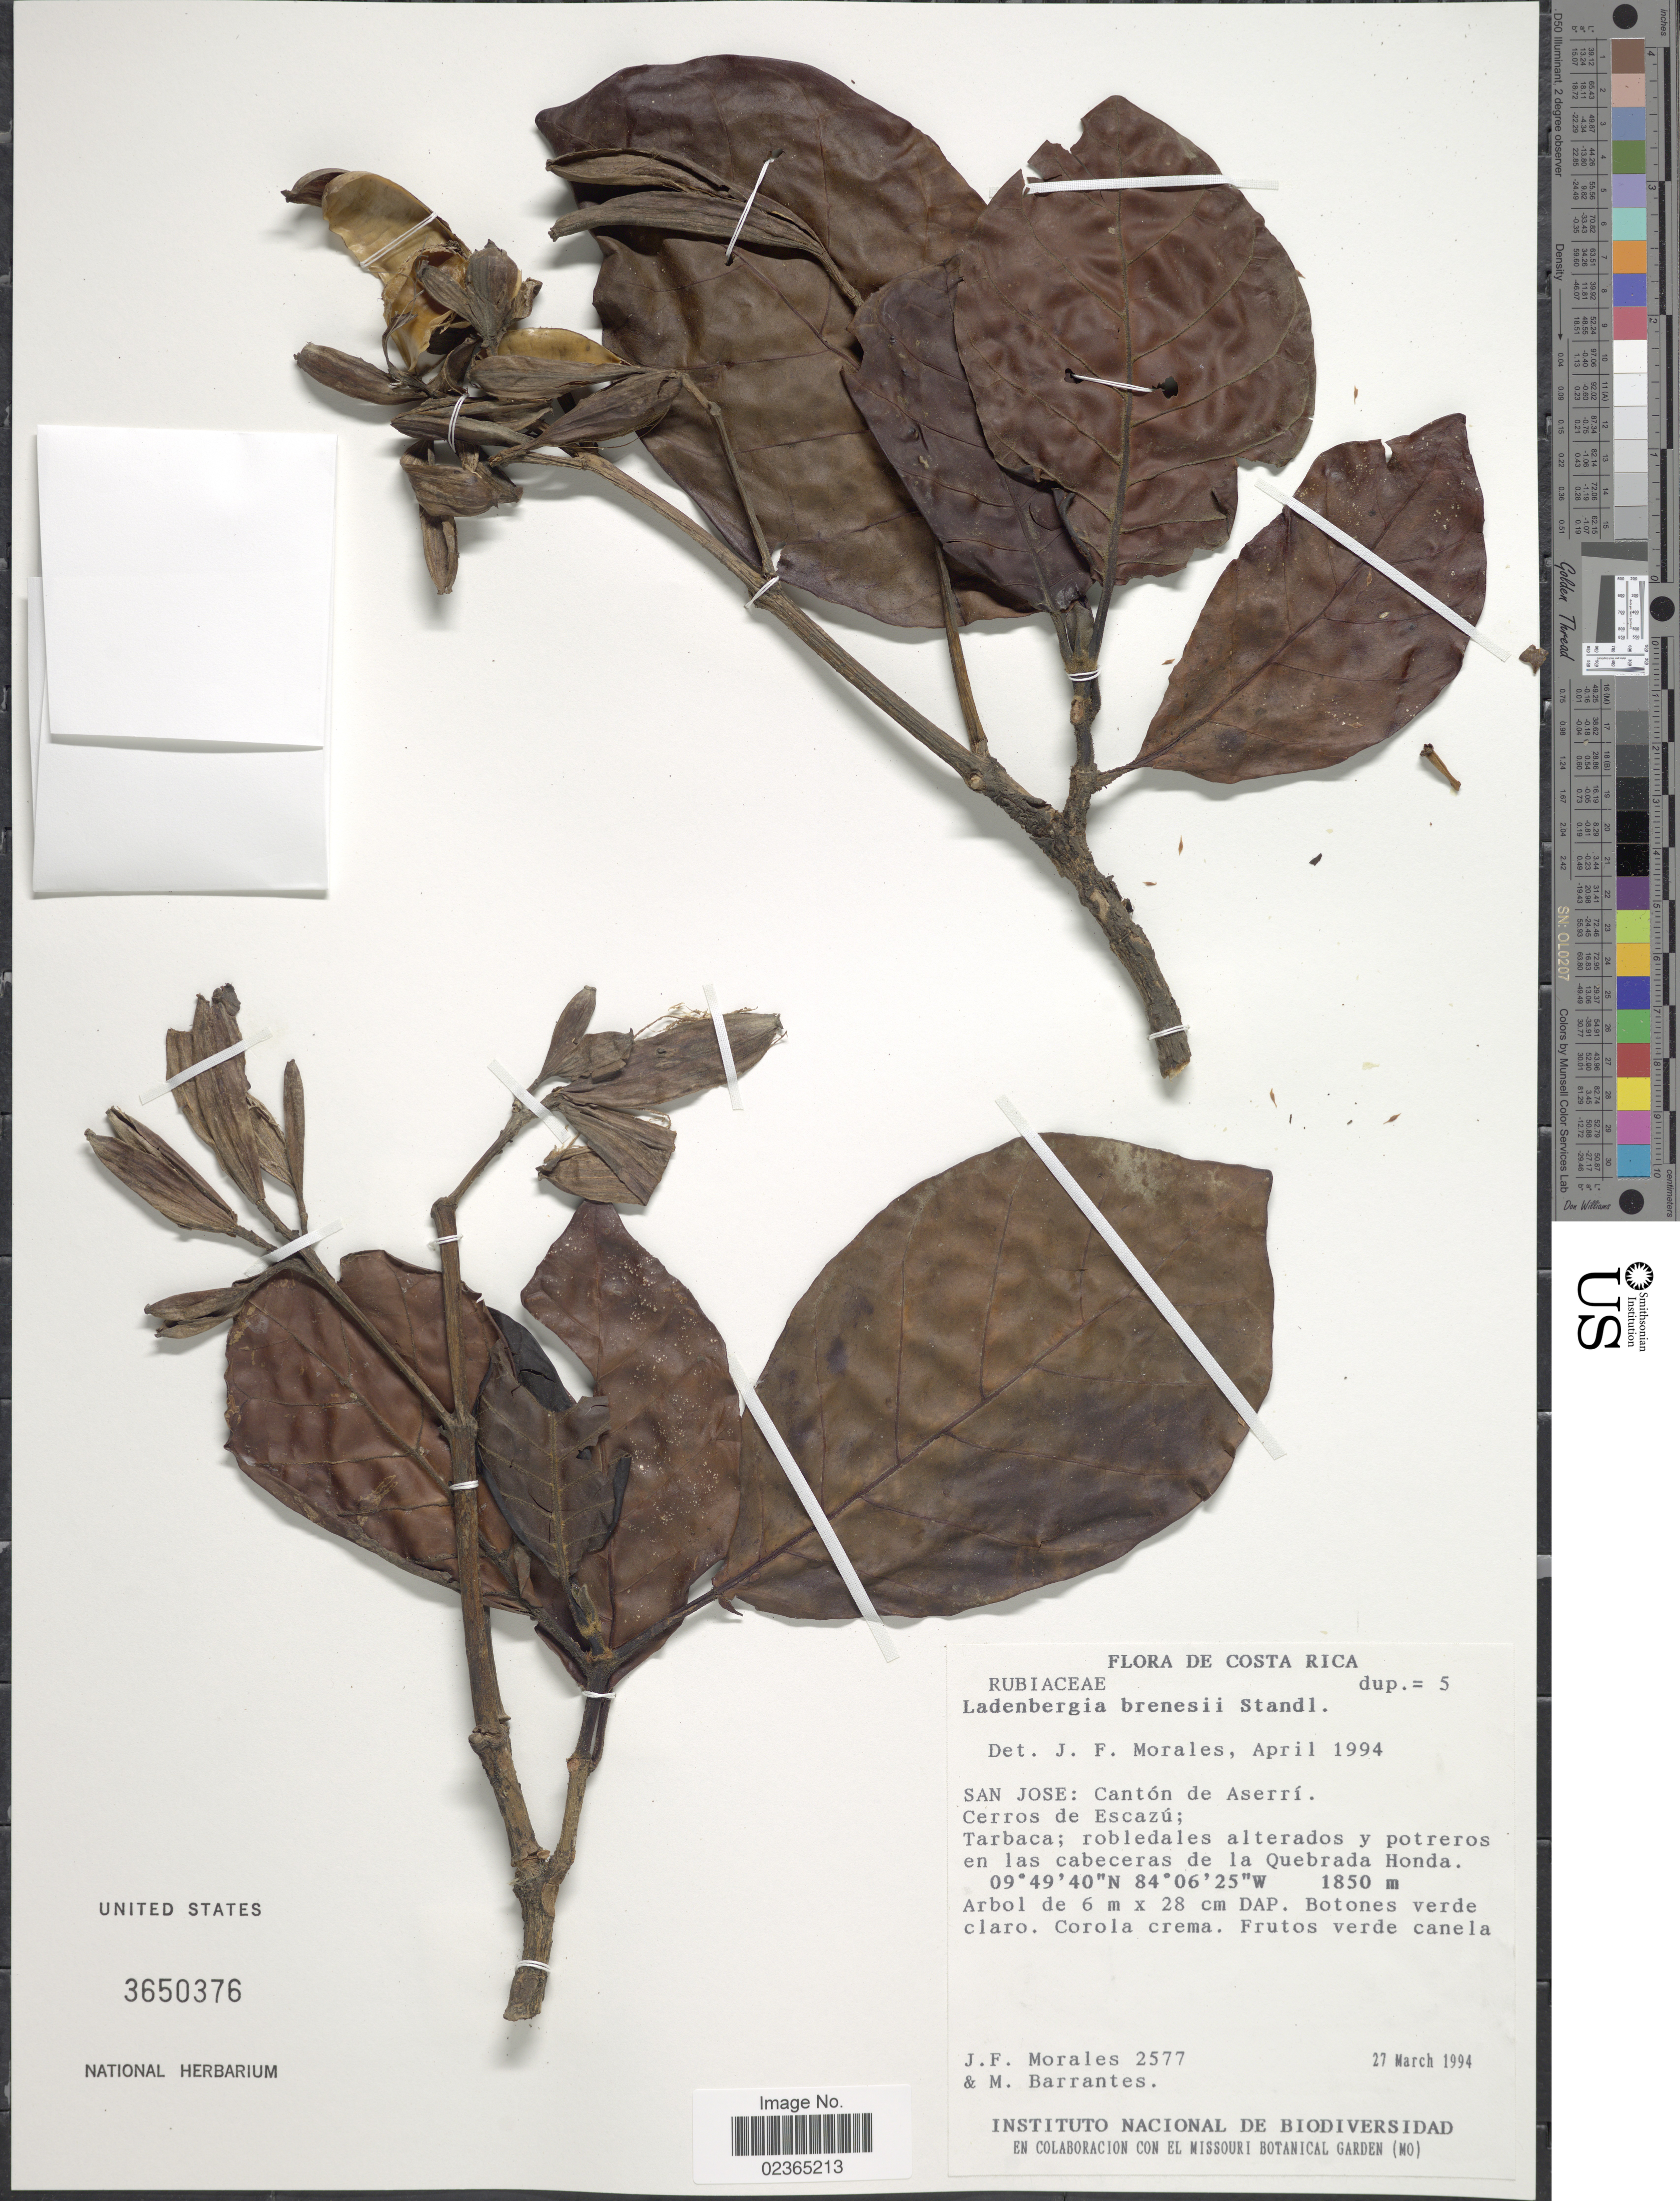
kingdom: Plantae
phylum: Tracheophyta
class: Magnoliopsida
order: Gentianales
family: Rubiaceae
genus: Ladenbergia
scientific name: Ladenbergia brenesii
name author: Standl.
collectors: J. Morales & M. Barrantes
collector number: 2577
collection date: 1994-03-27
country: Costa Rica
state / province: San José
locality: San Jose: Canton de Aserri. Cerros de Escazu; Tarbaca; robledales alterados y potreros en las cabeceras de la Quebrada Honda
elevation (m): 1850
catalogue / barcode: US 3650376